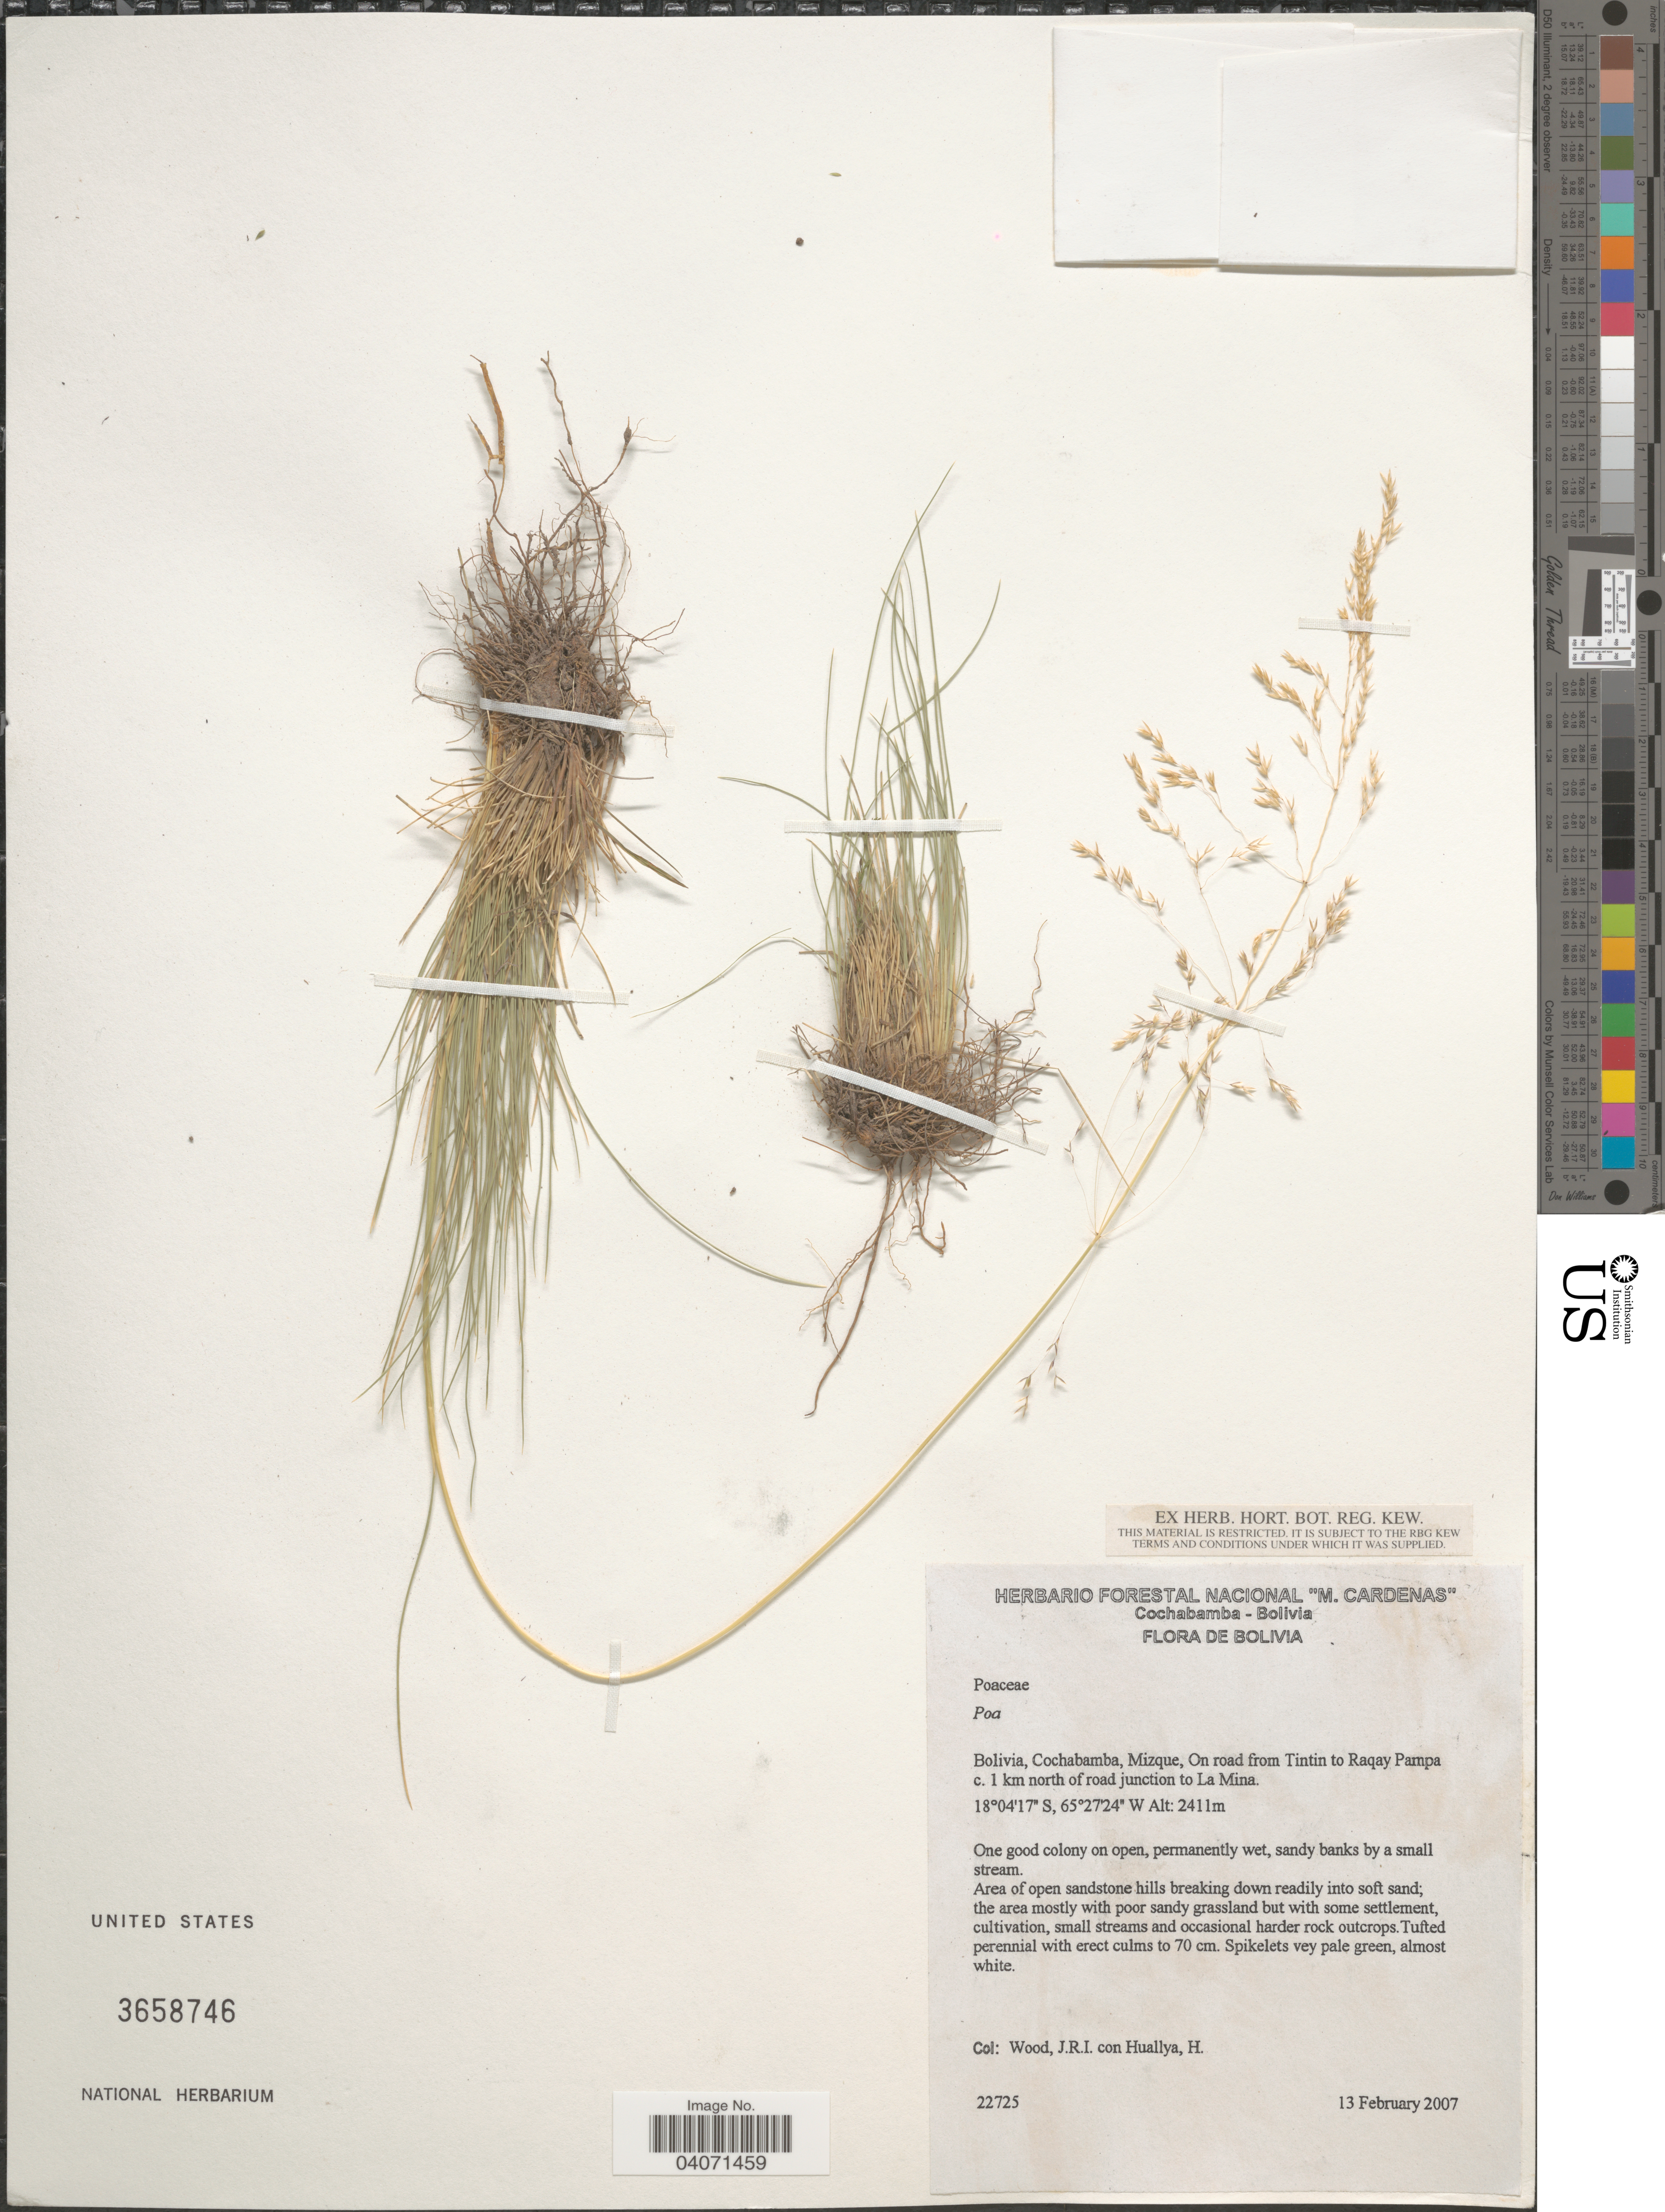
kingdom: Plantae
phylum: Tracheophyta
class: Liliopsida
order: Poales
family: Poaceae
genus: Poa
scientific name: Poa sp.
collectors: J. R. I. Wood & H. Huallya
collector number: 22725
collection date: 2007-02-13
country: Bolivia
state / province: Cochabamba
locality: Mizque, On road from Tintin to Raqay Pampa c. 1 km north of road junction to La Mina.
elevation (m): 2411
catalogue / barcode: US 3658746